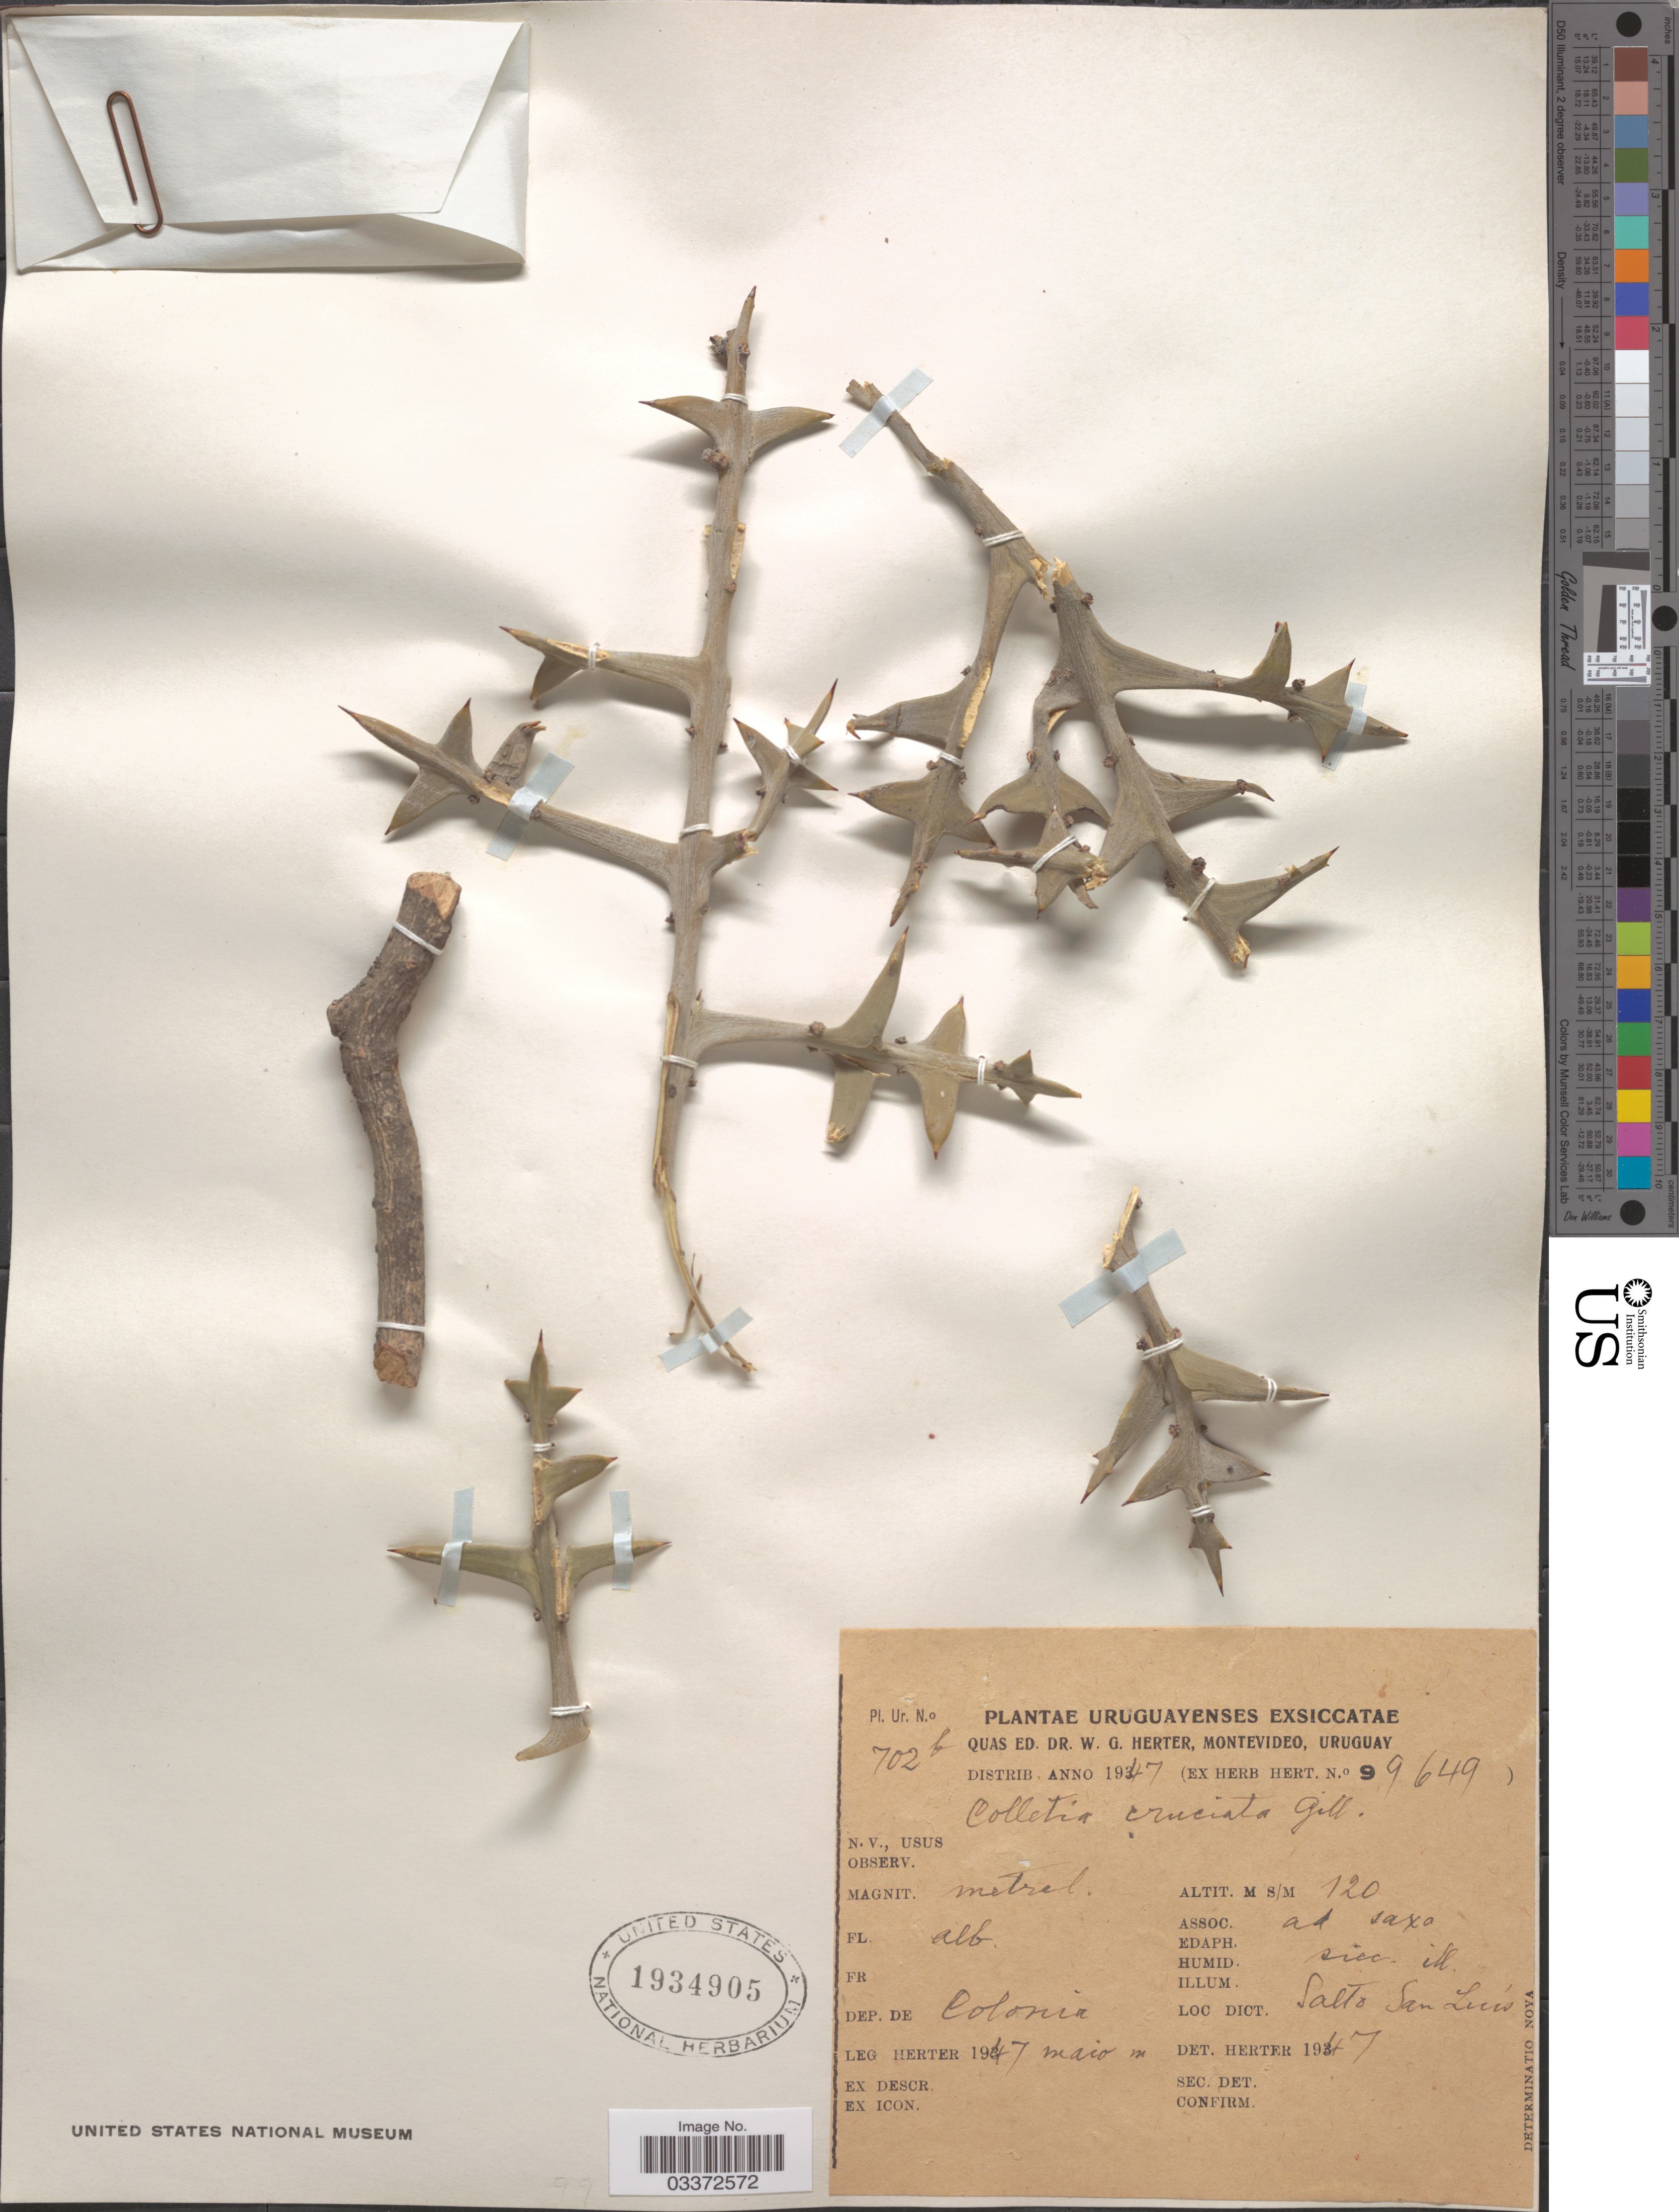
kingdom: Plantae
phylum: Tracheophyta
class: Magnoliopsida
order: Rosales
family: Rhamnaceae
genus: Colletia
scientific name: Colletia paradoxa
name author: (Spreng.) Escal.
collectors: W. G. Herter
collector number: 9649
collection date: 1947-05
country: Uruguay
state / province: Colonia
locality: Dep. de Colonia. Salto San Luís.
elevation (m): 120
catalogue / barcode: US 1934905